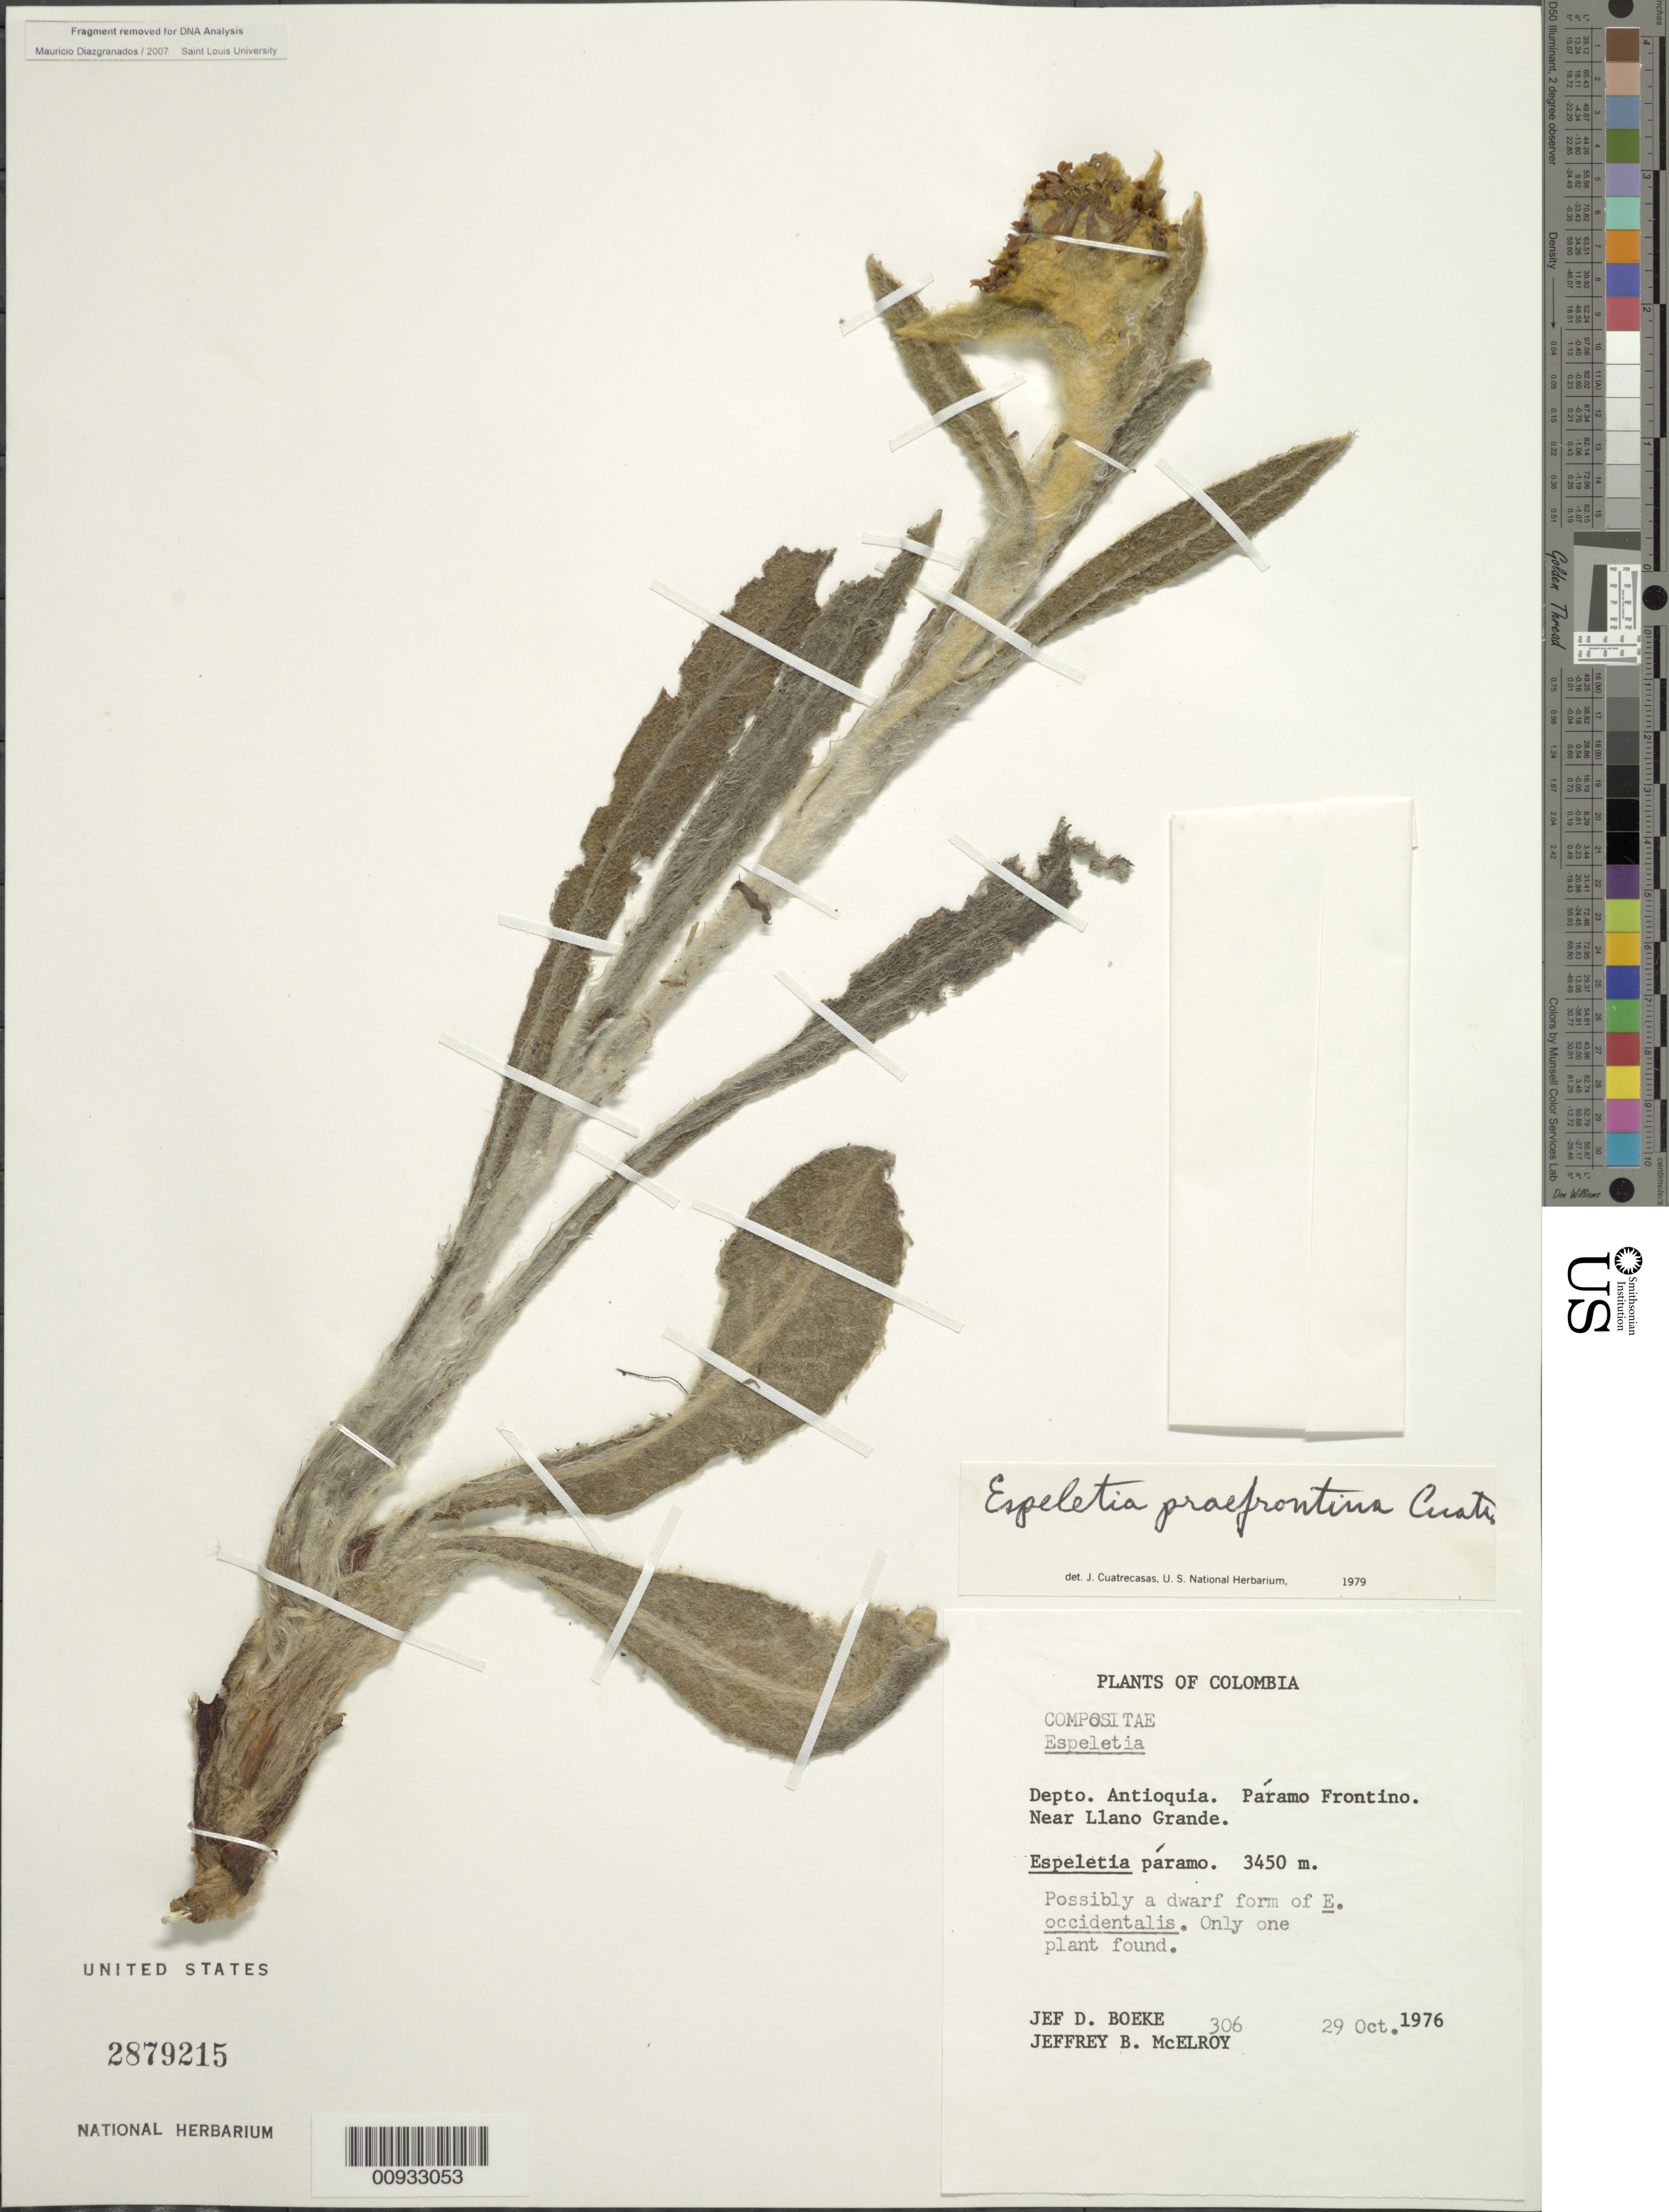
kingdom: Plantae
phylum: Tracheophyta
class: Magnoliopsida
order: Asterales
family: Asteraceae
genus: Espeletia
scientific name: Espeletia praefrontina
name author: Cuatrec.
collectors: J. D. Boeke & J. B. McElroy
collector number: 309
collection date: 1976-10-29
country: Colombia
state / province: Antioquia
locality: Páramo de Frontino. Near Llano Grande.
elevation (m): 3450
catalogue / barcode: US 2879215